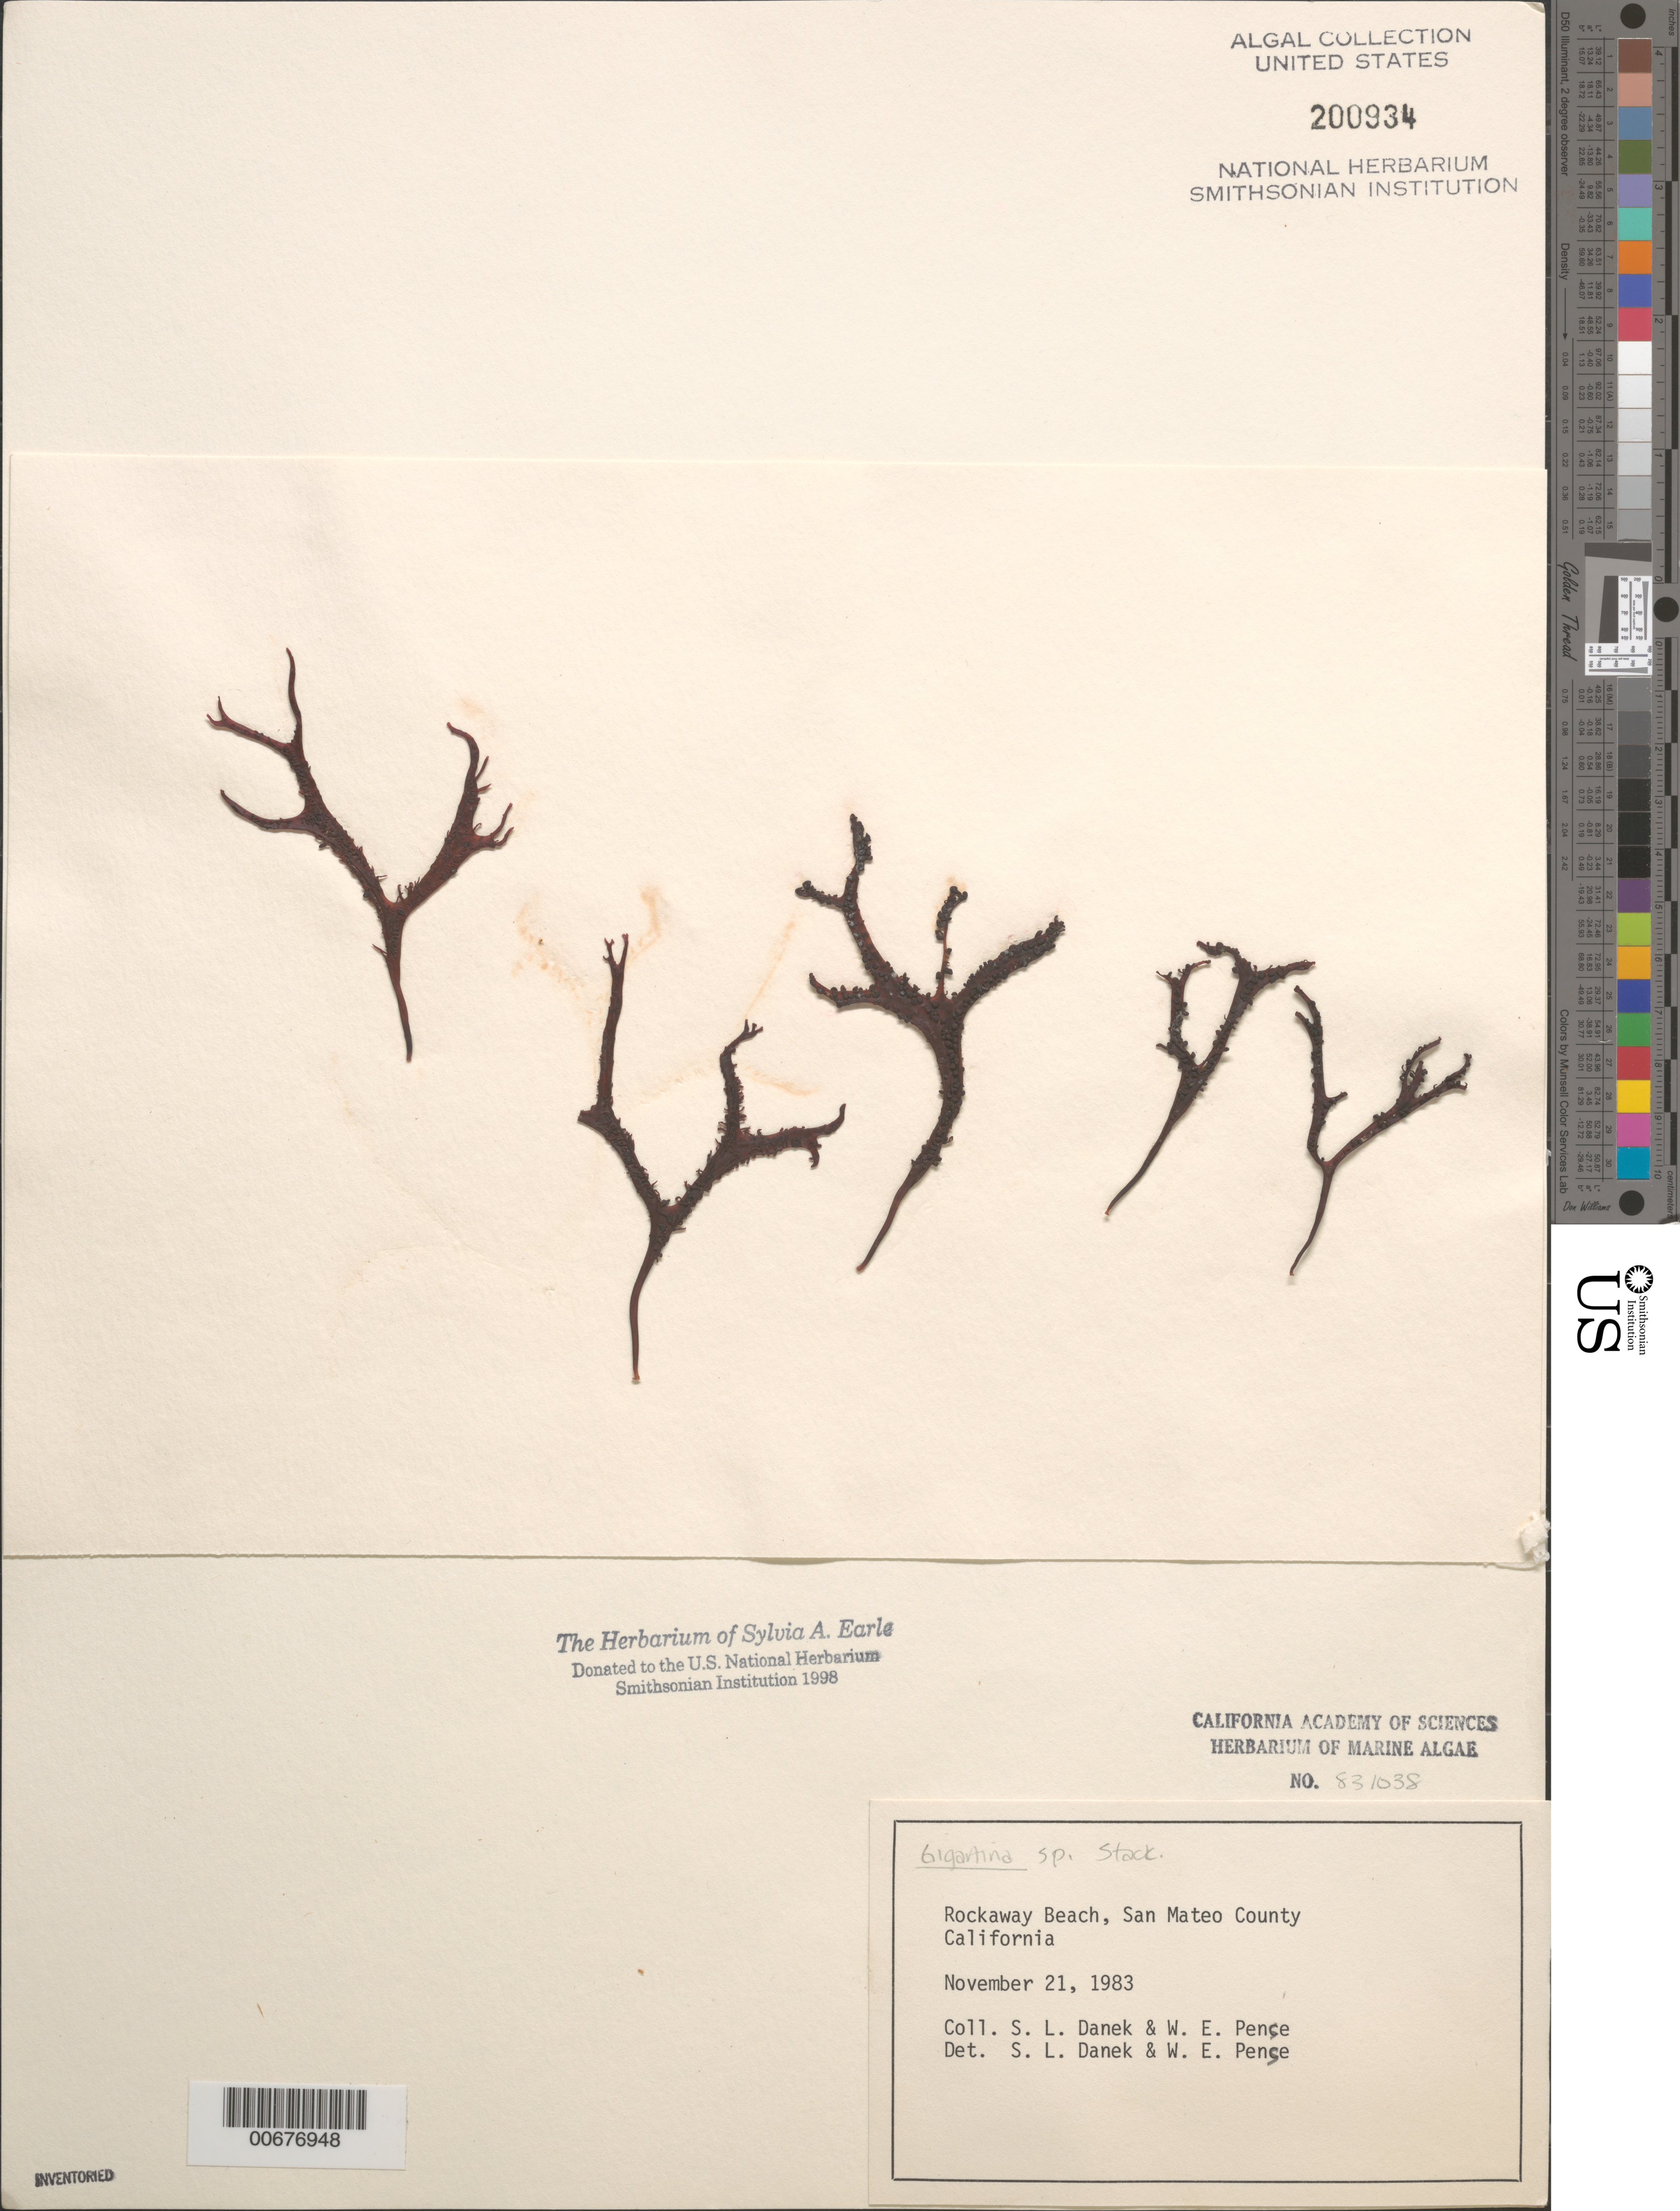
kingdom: Plantae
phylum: Rhodophyta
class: Florideophyceae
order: Gigartinales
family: Gigartinaceae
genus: Gigartina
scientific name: Gigartina sp.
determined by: Danek, S. L.; Pense, W. E.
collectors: S. Danek & W. Pense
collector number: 21 Nov 1983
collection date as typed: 21 Nov 1983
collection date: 1983-11-21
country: United States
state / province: California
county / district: San Mateo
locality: Rockaway Beach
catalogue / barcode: US 200934